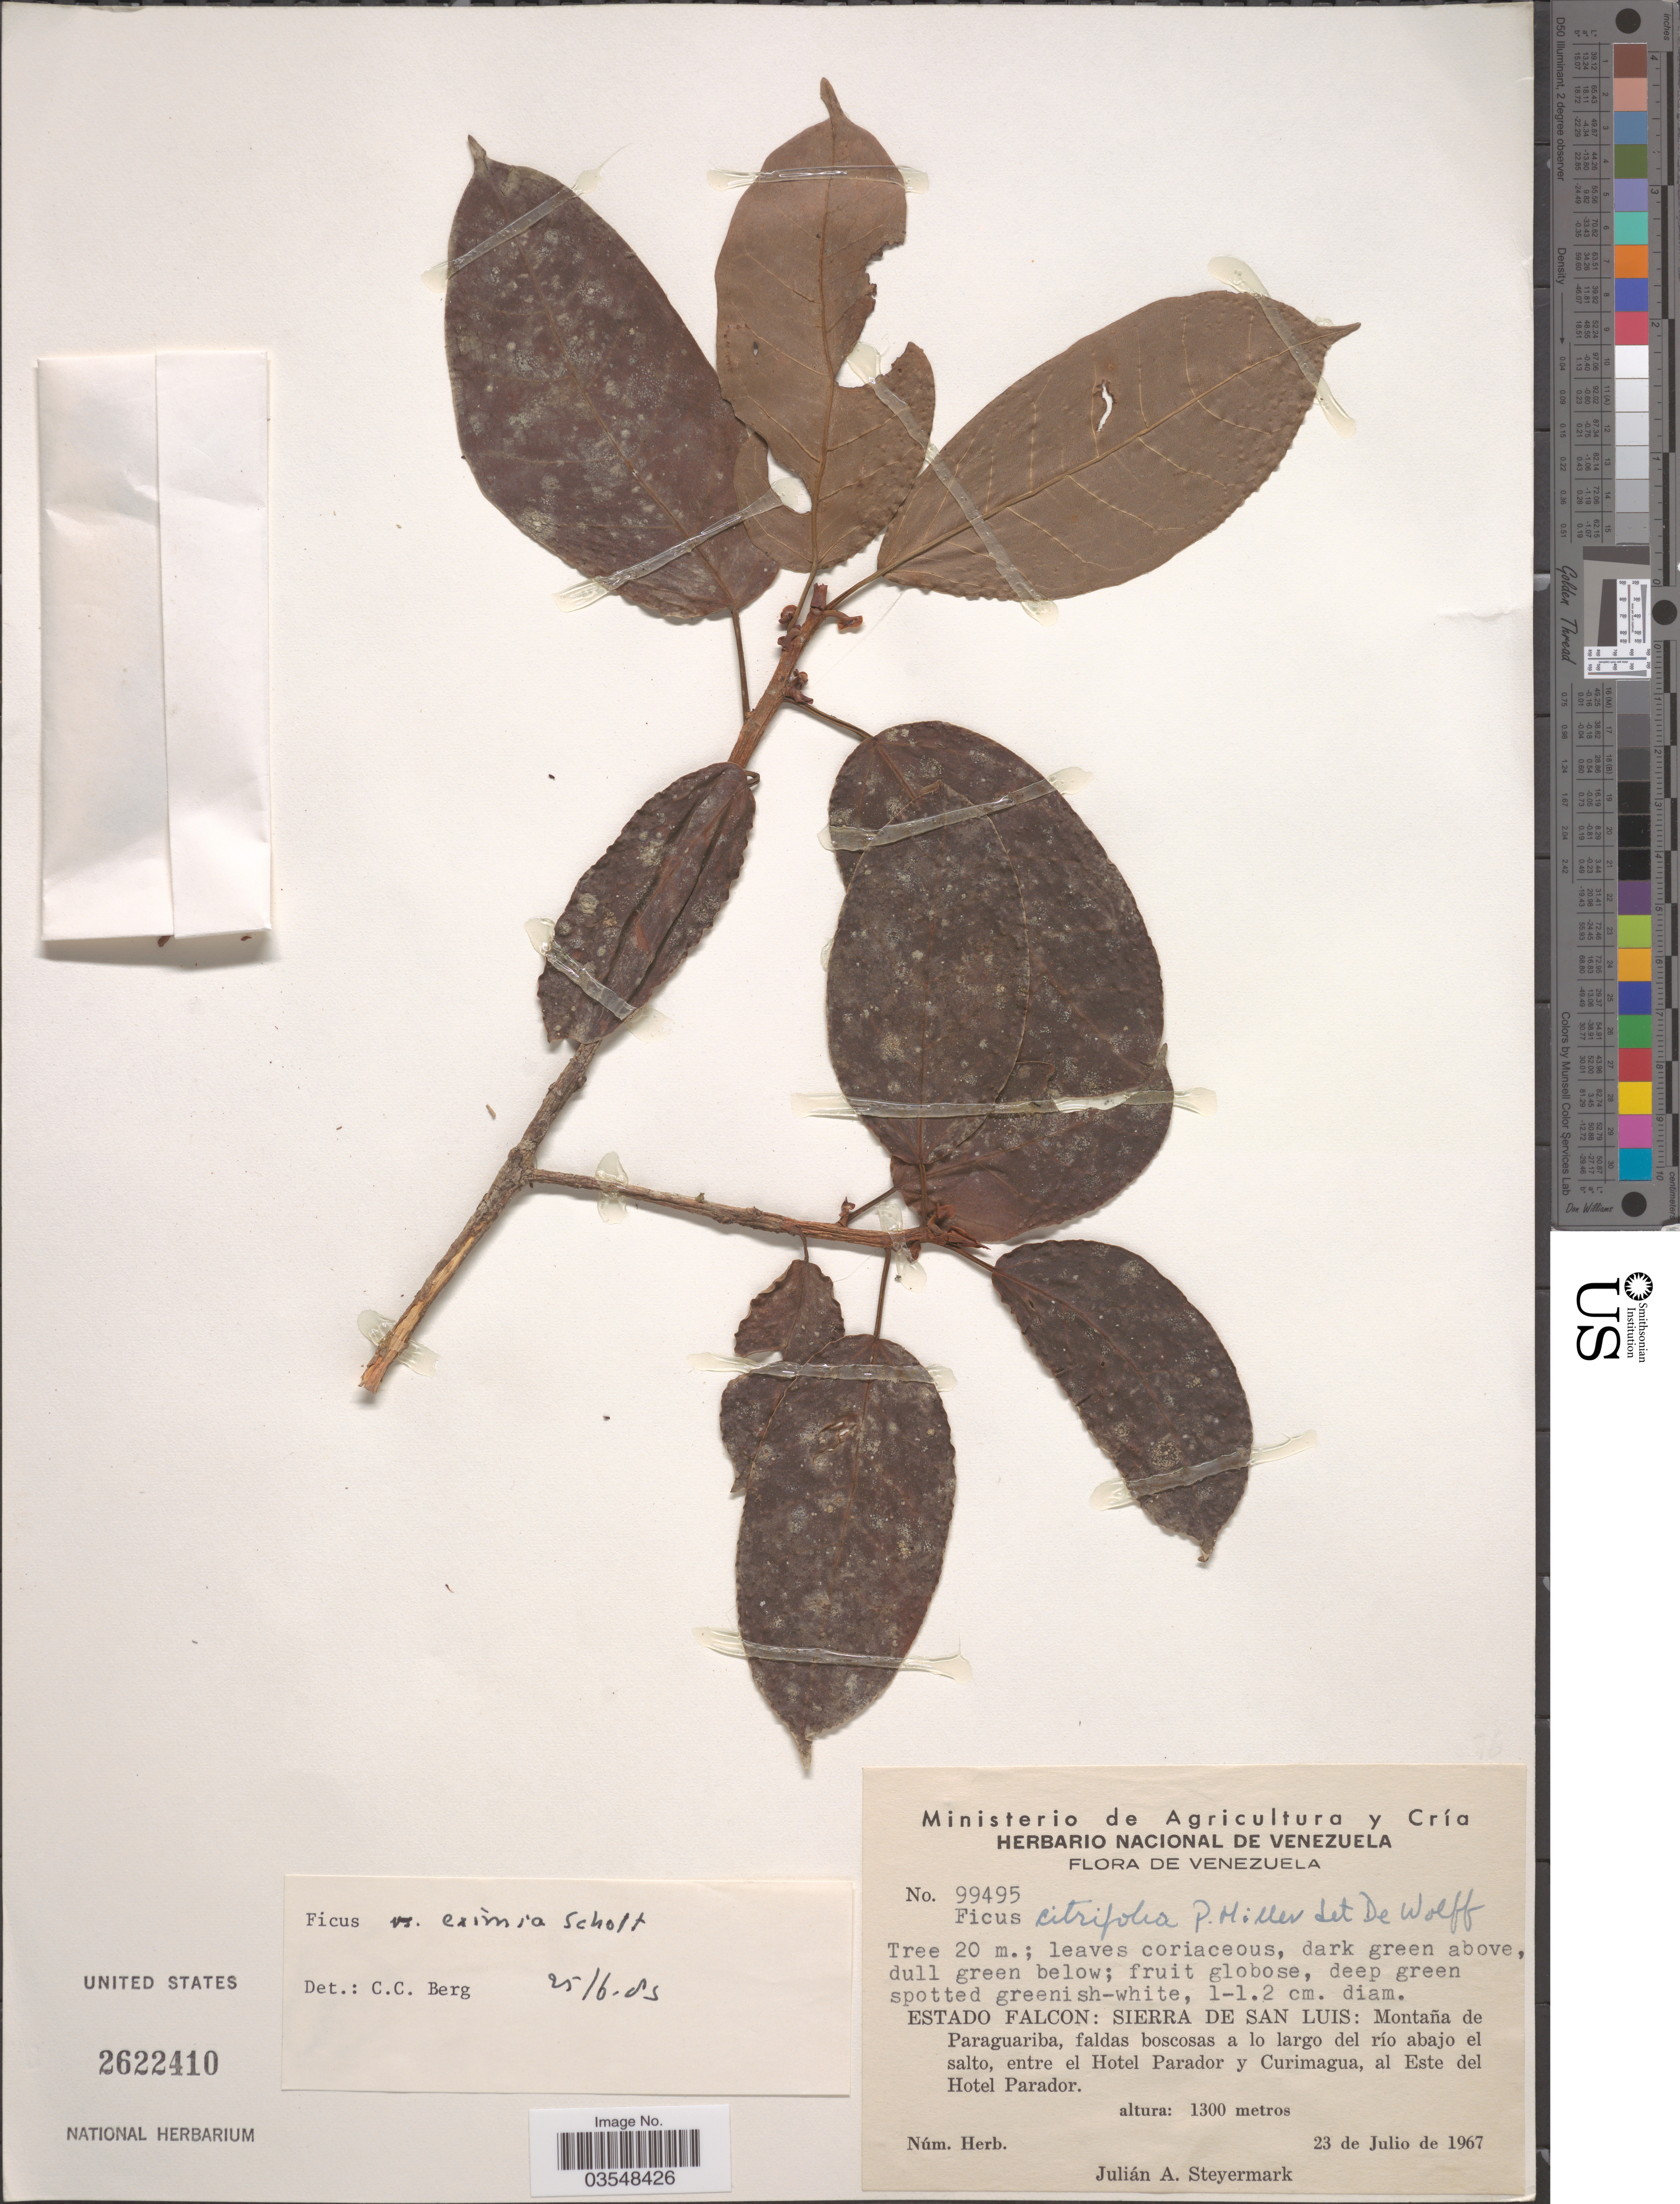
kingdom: Plantae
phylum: Tracheophyta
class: Magnoliopsida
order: Rosales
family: Moraceae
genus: Ficus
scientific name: Ficus eximia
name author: Schott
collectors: J. Steyermark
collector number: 99495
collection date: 1967-07-23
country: Venezuela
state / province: Falcon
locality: Sierra De San Luis: Montaña de Paraguariba, faldas boscosas a lo largo del río abajo el salto, entre el Hotel Parador y Curimagua, al Este del Hotel Parador.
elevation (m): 1300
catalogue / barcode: US 2622410